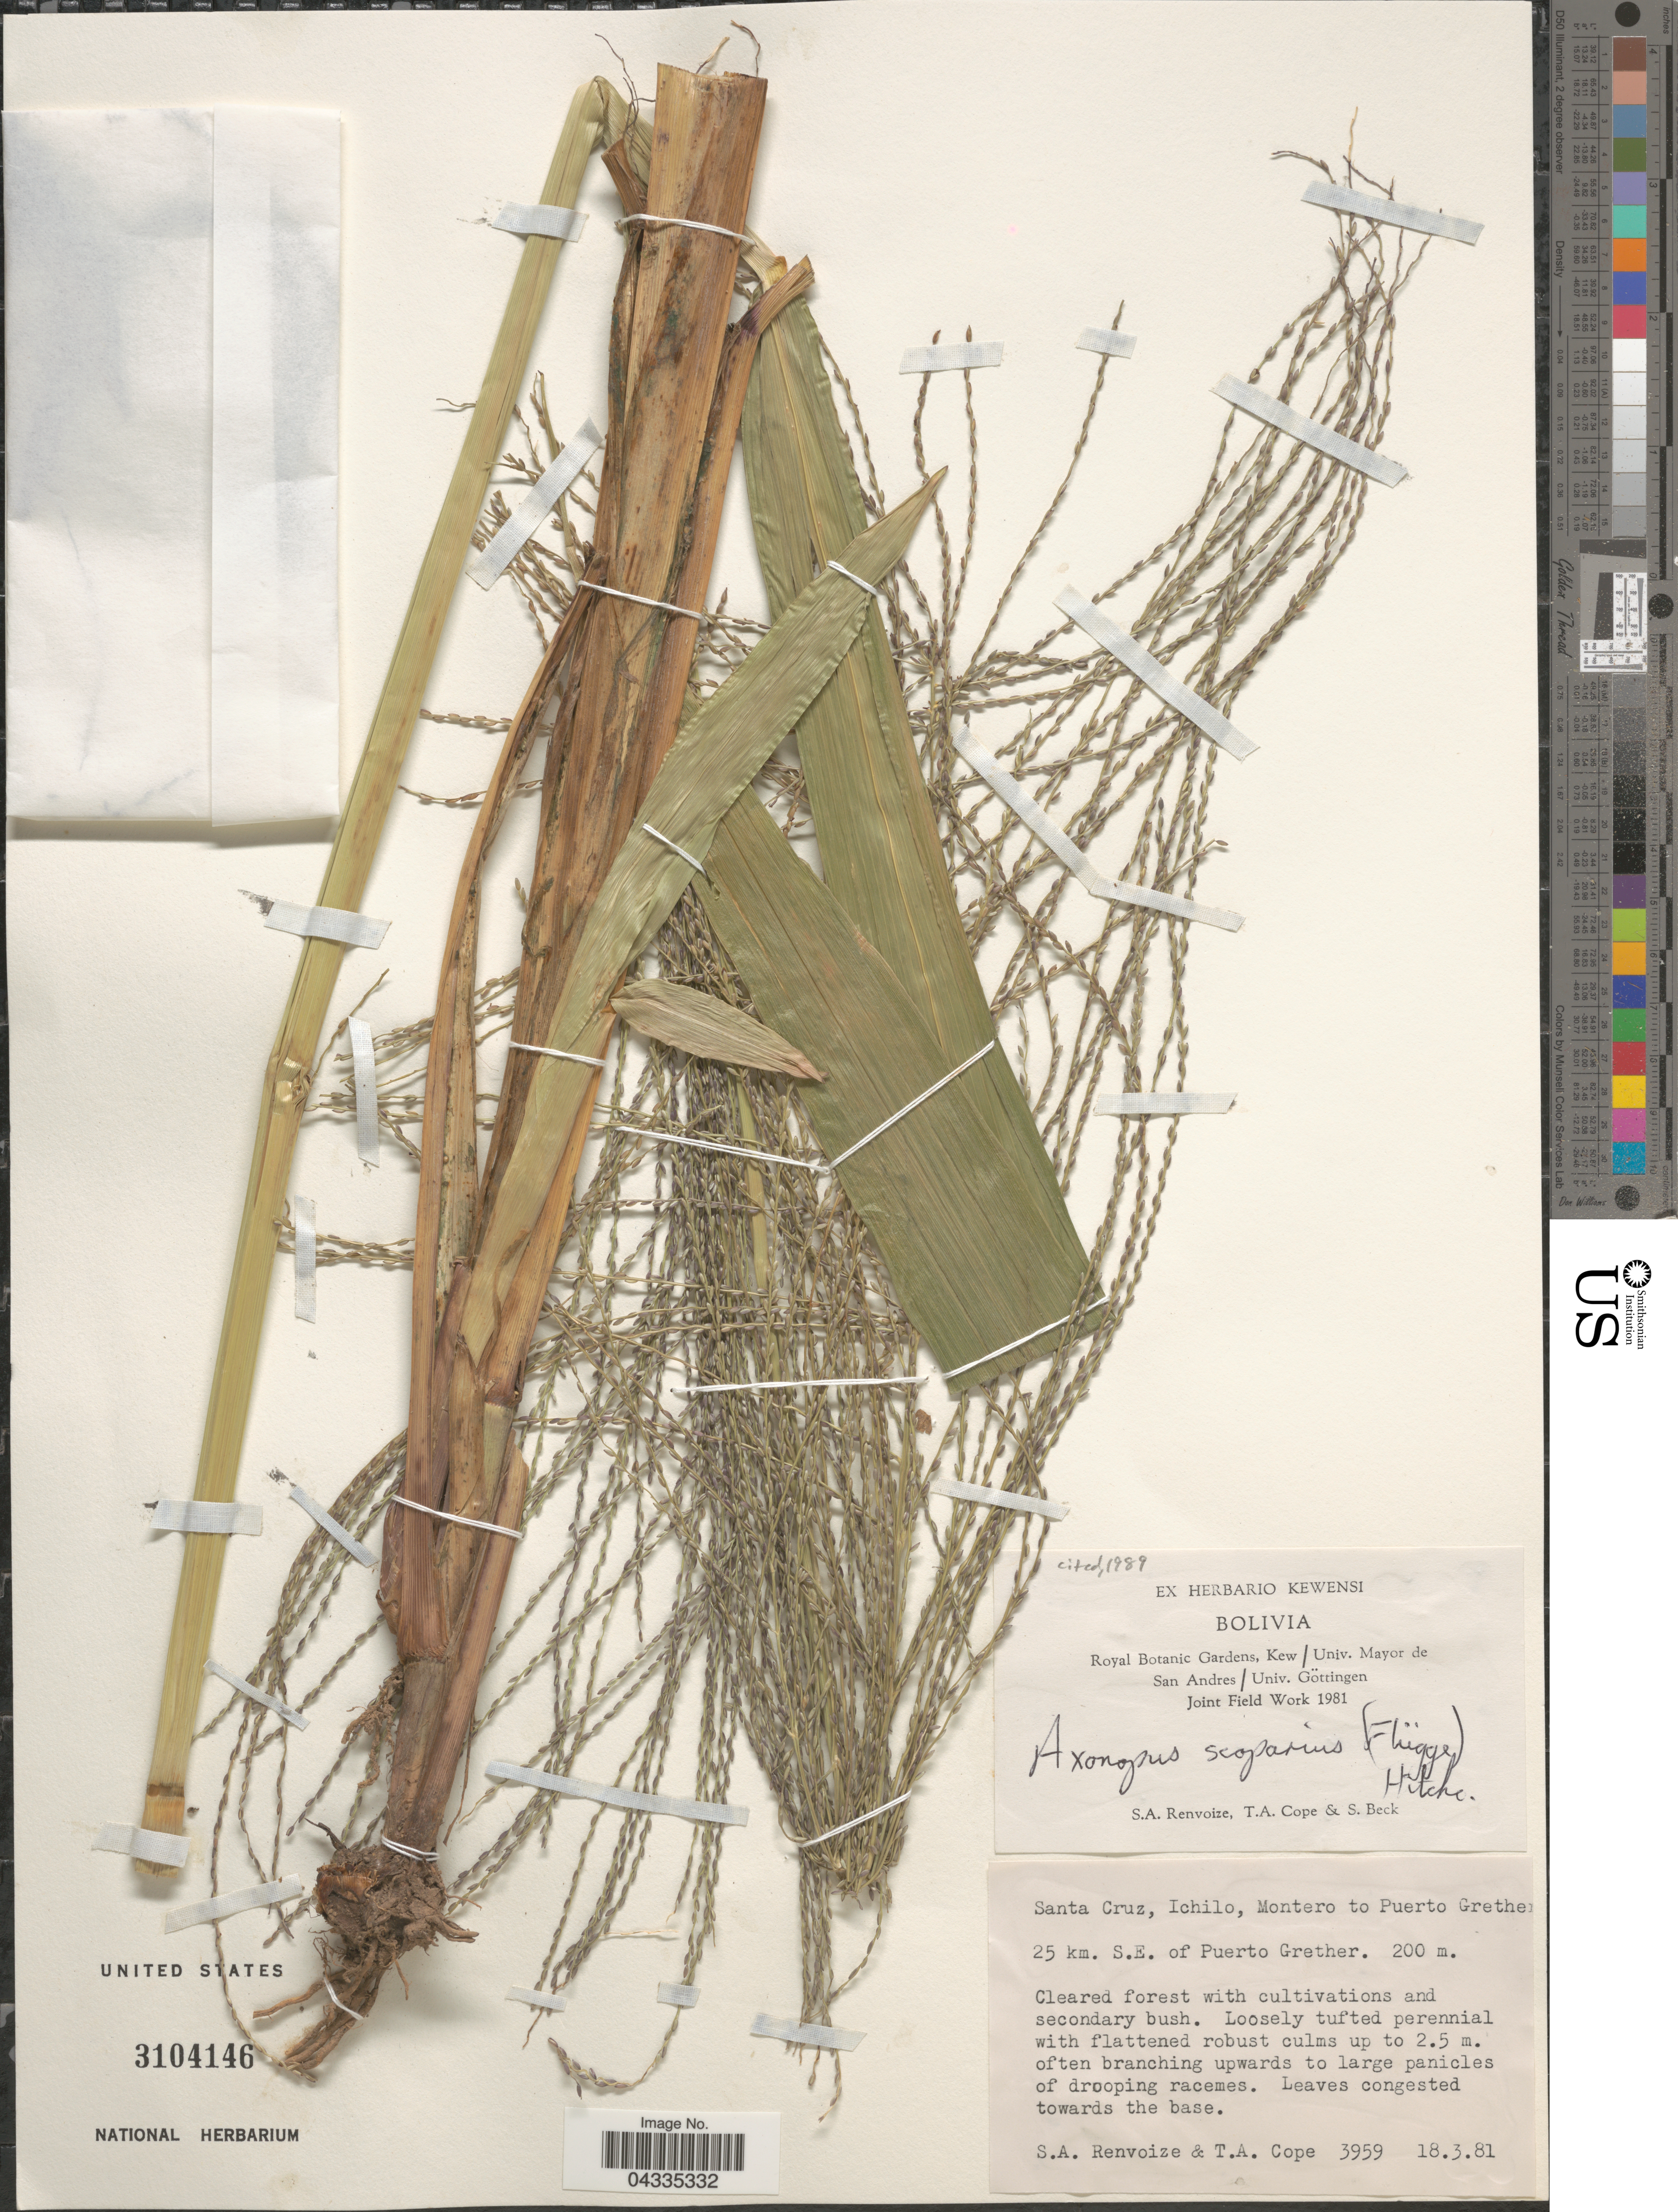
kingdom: Plantae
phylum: Tracheophyta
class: Liliopsida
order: Poales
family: Poaceae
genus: Axonopus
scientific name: Axonopus scoparius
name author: (Flüggé) Kuhlm.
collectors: S. A. Renvoize, T. A. Cope & S. G. Beck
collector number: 3959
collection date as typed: Transcribed d/m/y: 18/3/81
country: Bolivia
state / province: Santa Cruz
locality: Ichilo, Montero to Puerto Grether. 25 km. S.E. of Puerto Grether.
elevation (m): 200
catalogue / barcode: US 3104146